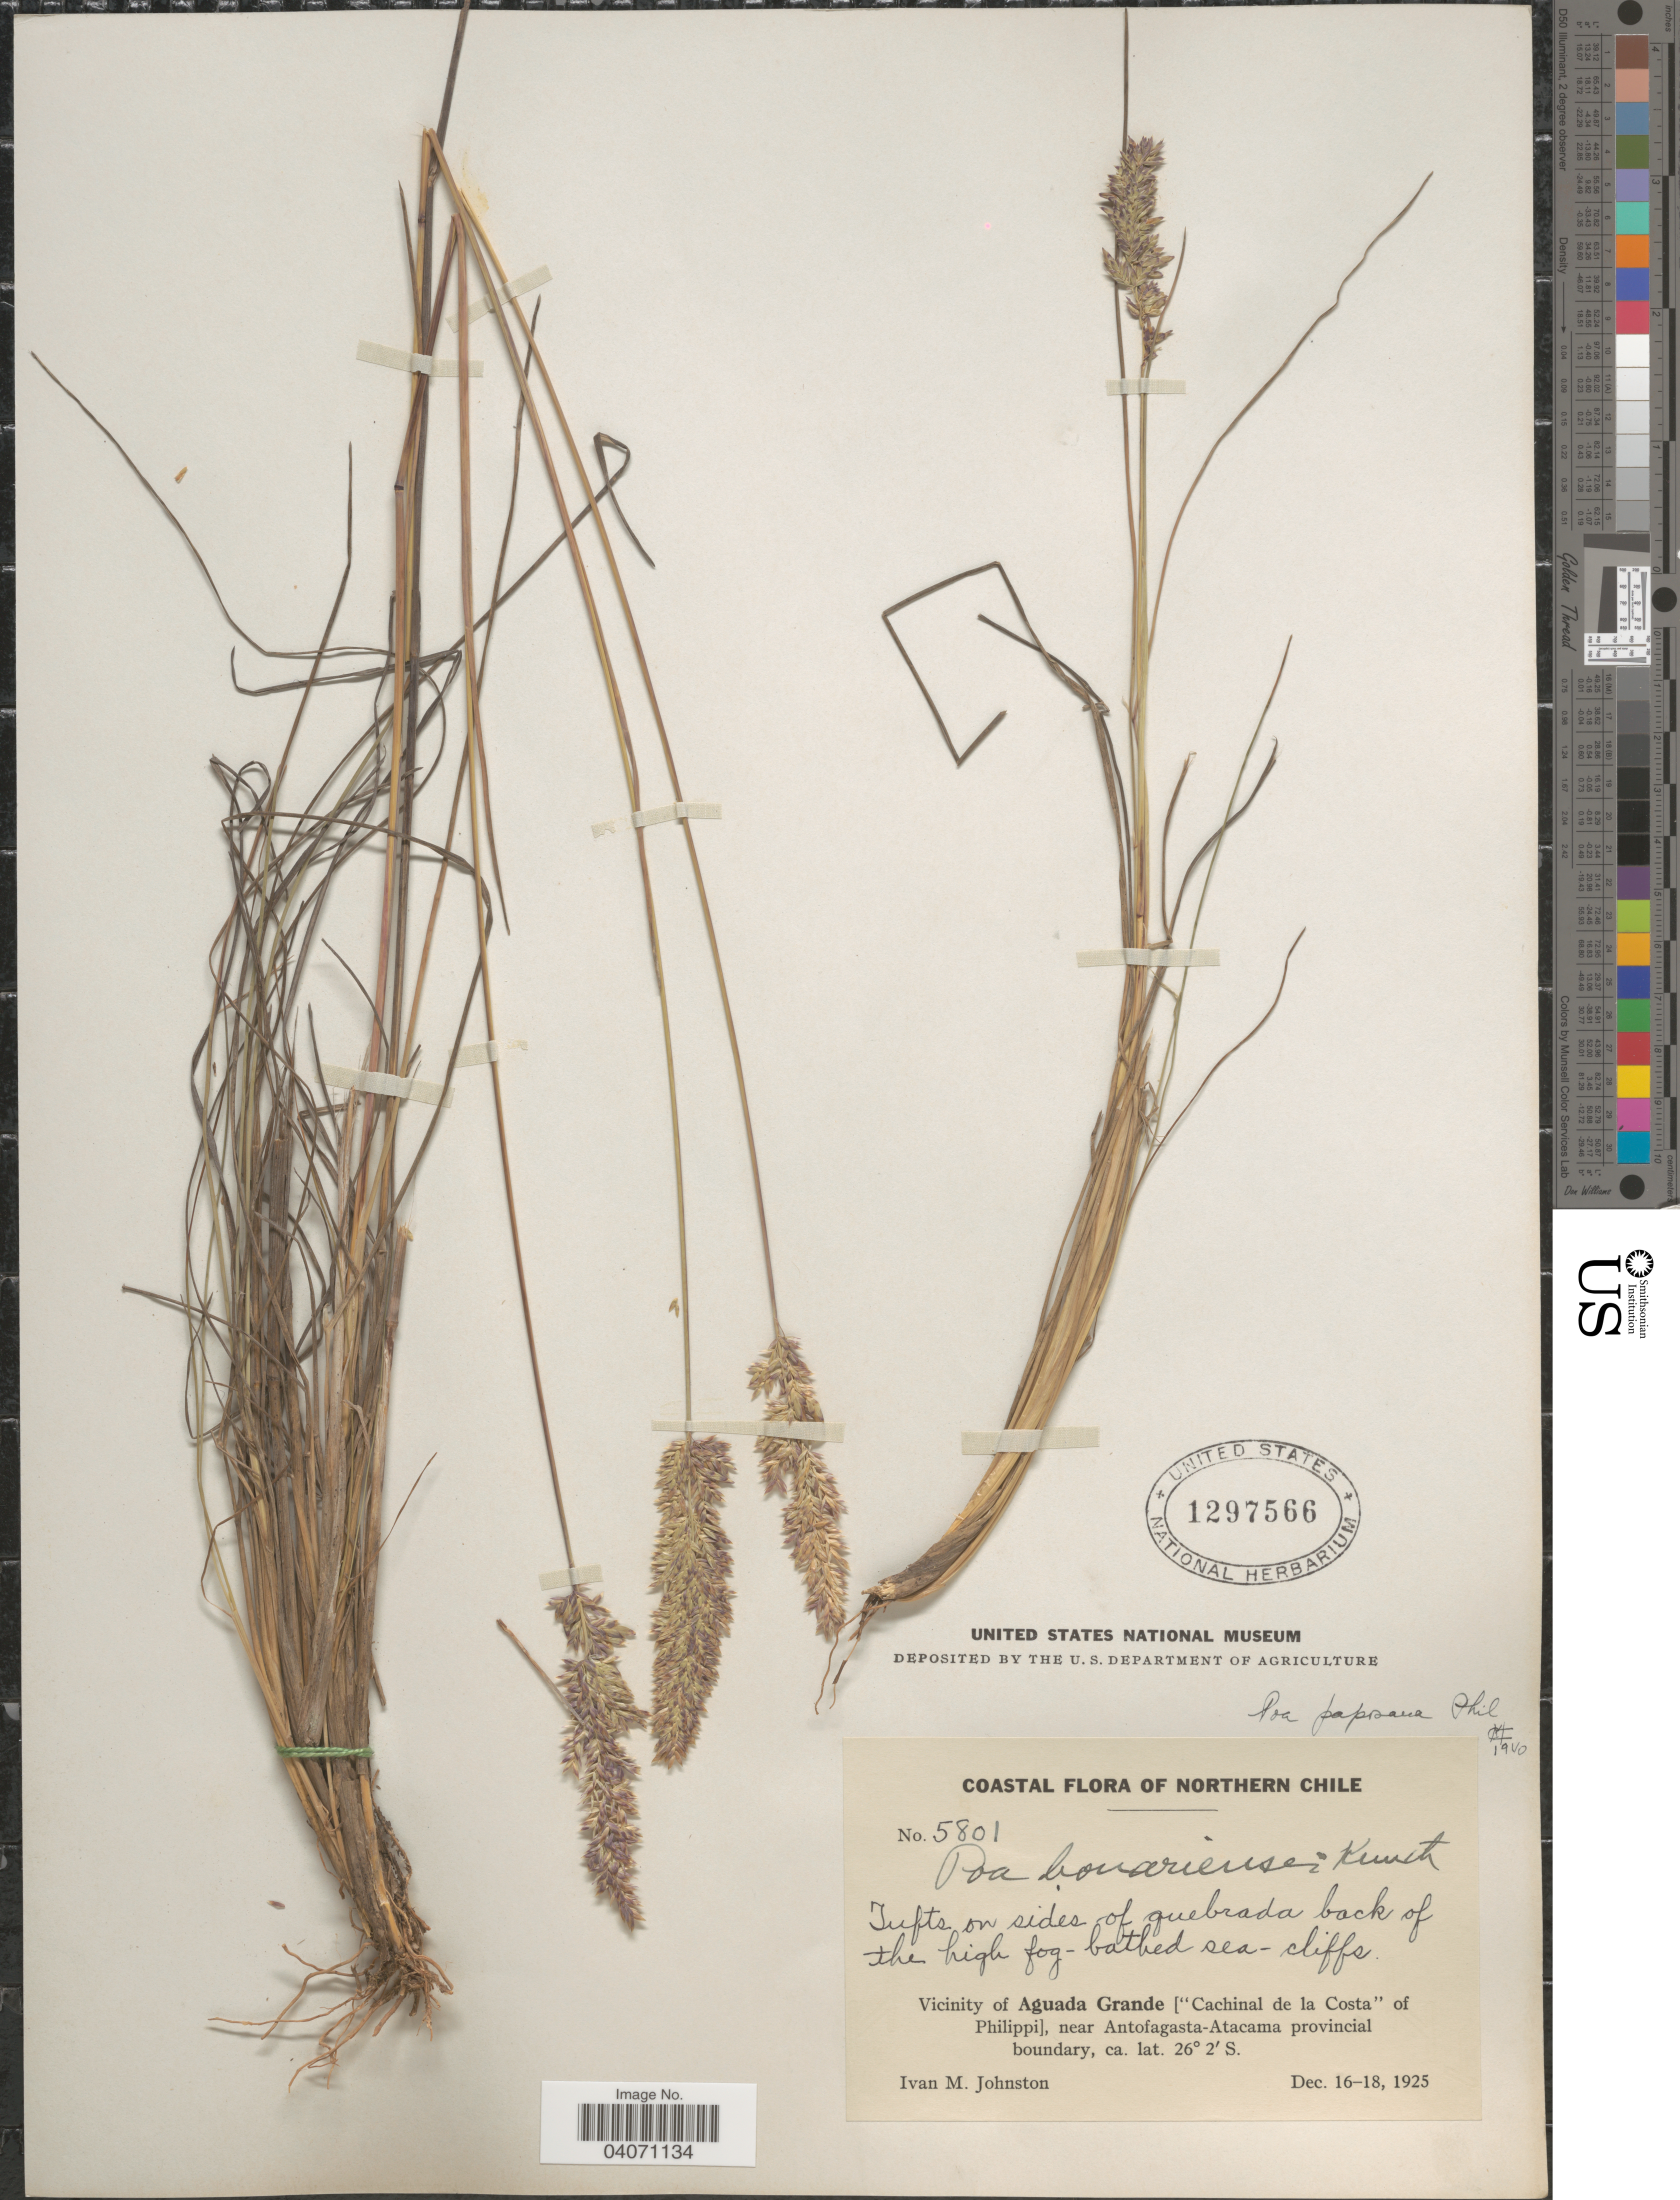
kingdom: Plantae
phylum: Tracheophyta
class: Liliopsida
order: Poales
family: Poaceae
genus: Poa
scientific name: Poa paposana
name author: Phil.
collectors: I.M. Johnston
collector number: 5801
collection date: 1925-12-16/1925-12-18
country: Chile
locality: Northern Chile. Tufts on sides of quebrada back of the high fog-bathed sea-cliffs. Vicinity of Aguada Grande ["Cachinal de la Costa" of Philippi], near Antofagasta-Atacama provincial boundary.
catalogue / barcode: US 1297566